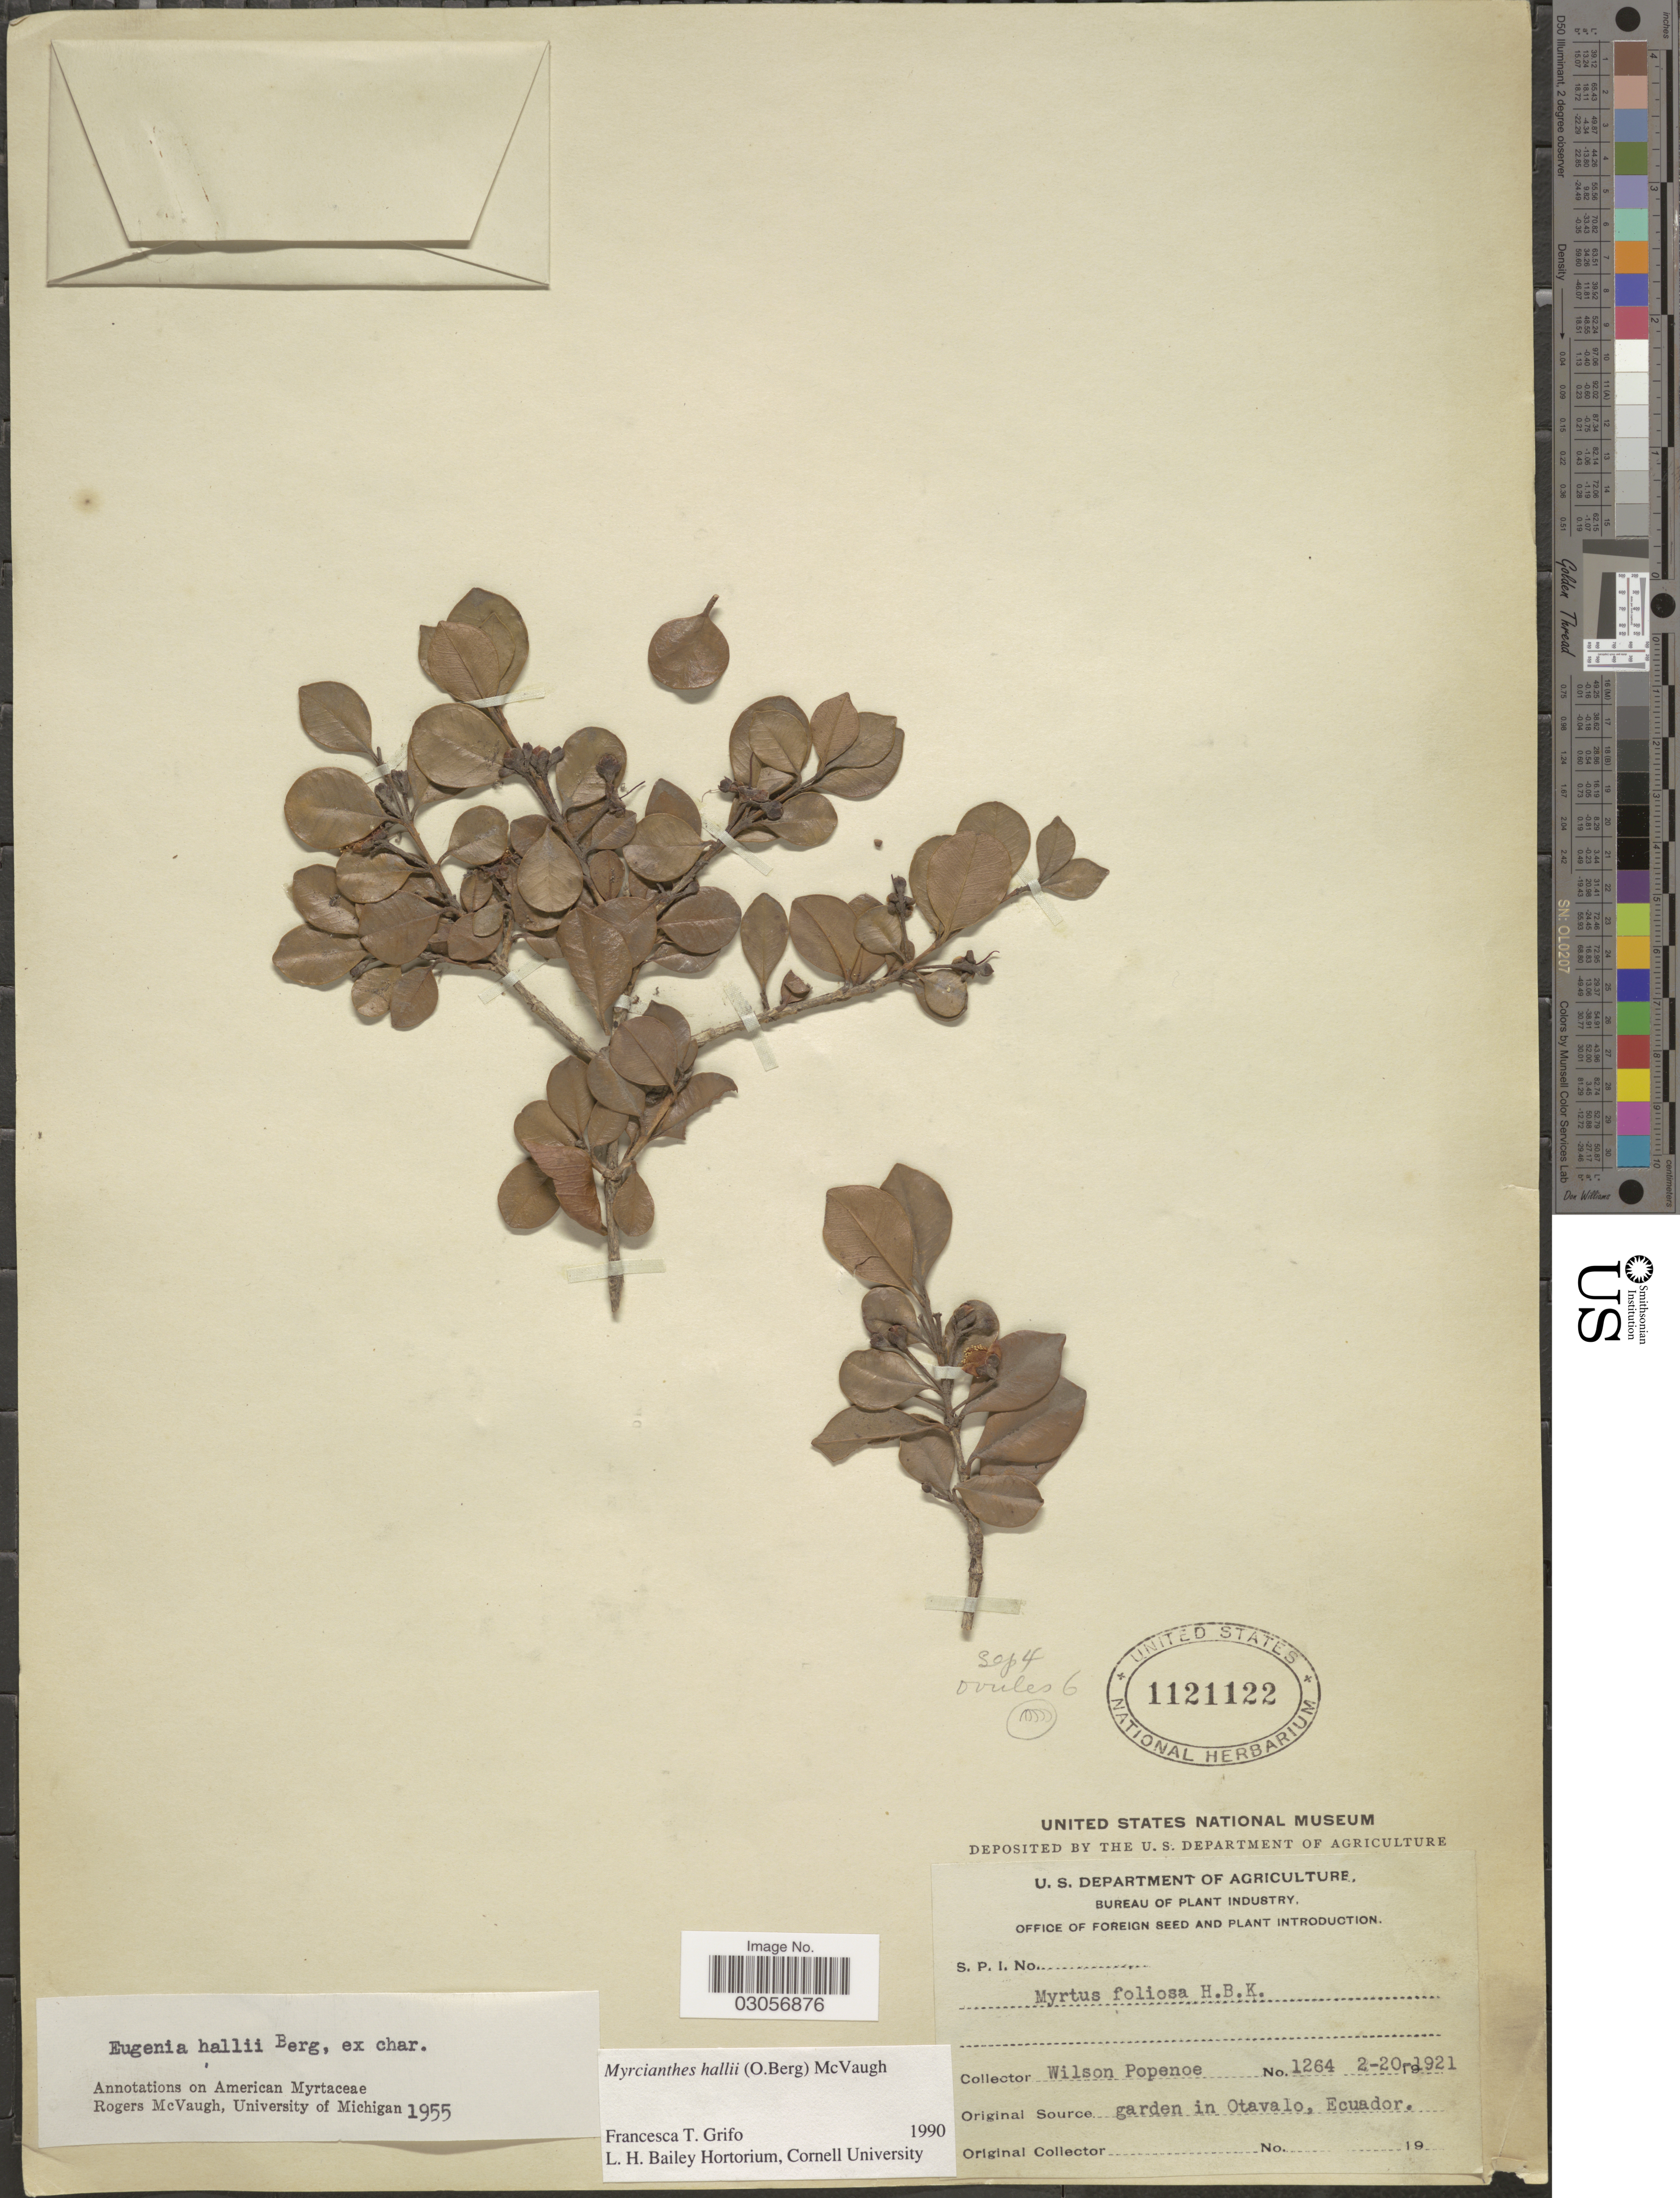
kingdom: Plantae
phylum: Tracheophyta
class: Magnoliopsida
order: Myrtales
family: Myrtaceae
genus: Myrcianthes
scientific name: Myrcianthes hallii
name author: (O. Berg) McVaugh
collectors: F. Popenoe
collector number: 1264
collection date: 1921-02-20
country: Ecuador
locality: Garden in Otavalo.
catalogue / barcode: US 1121122